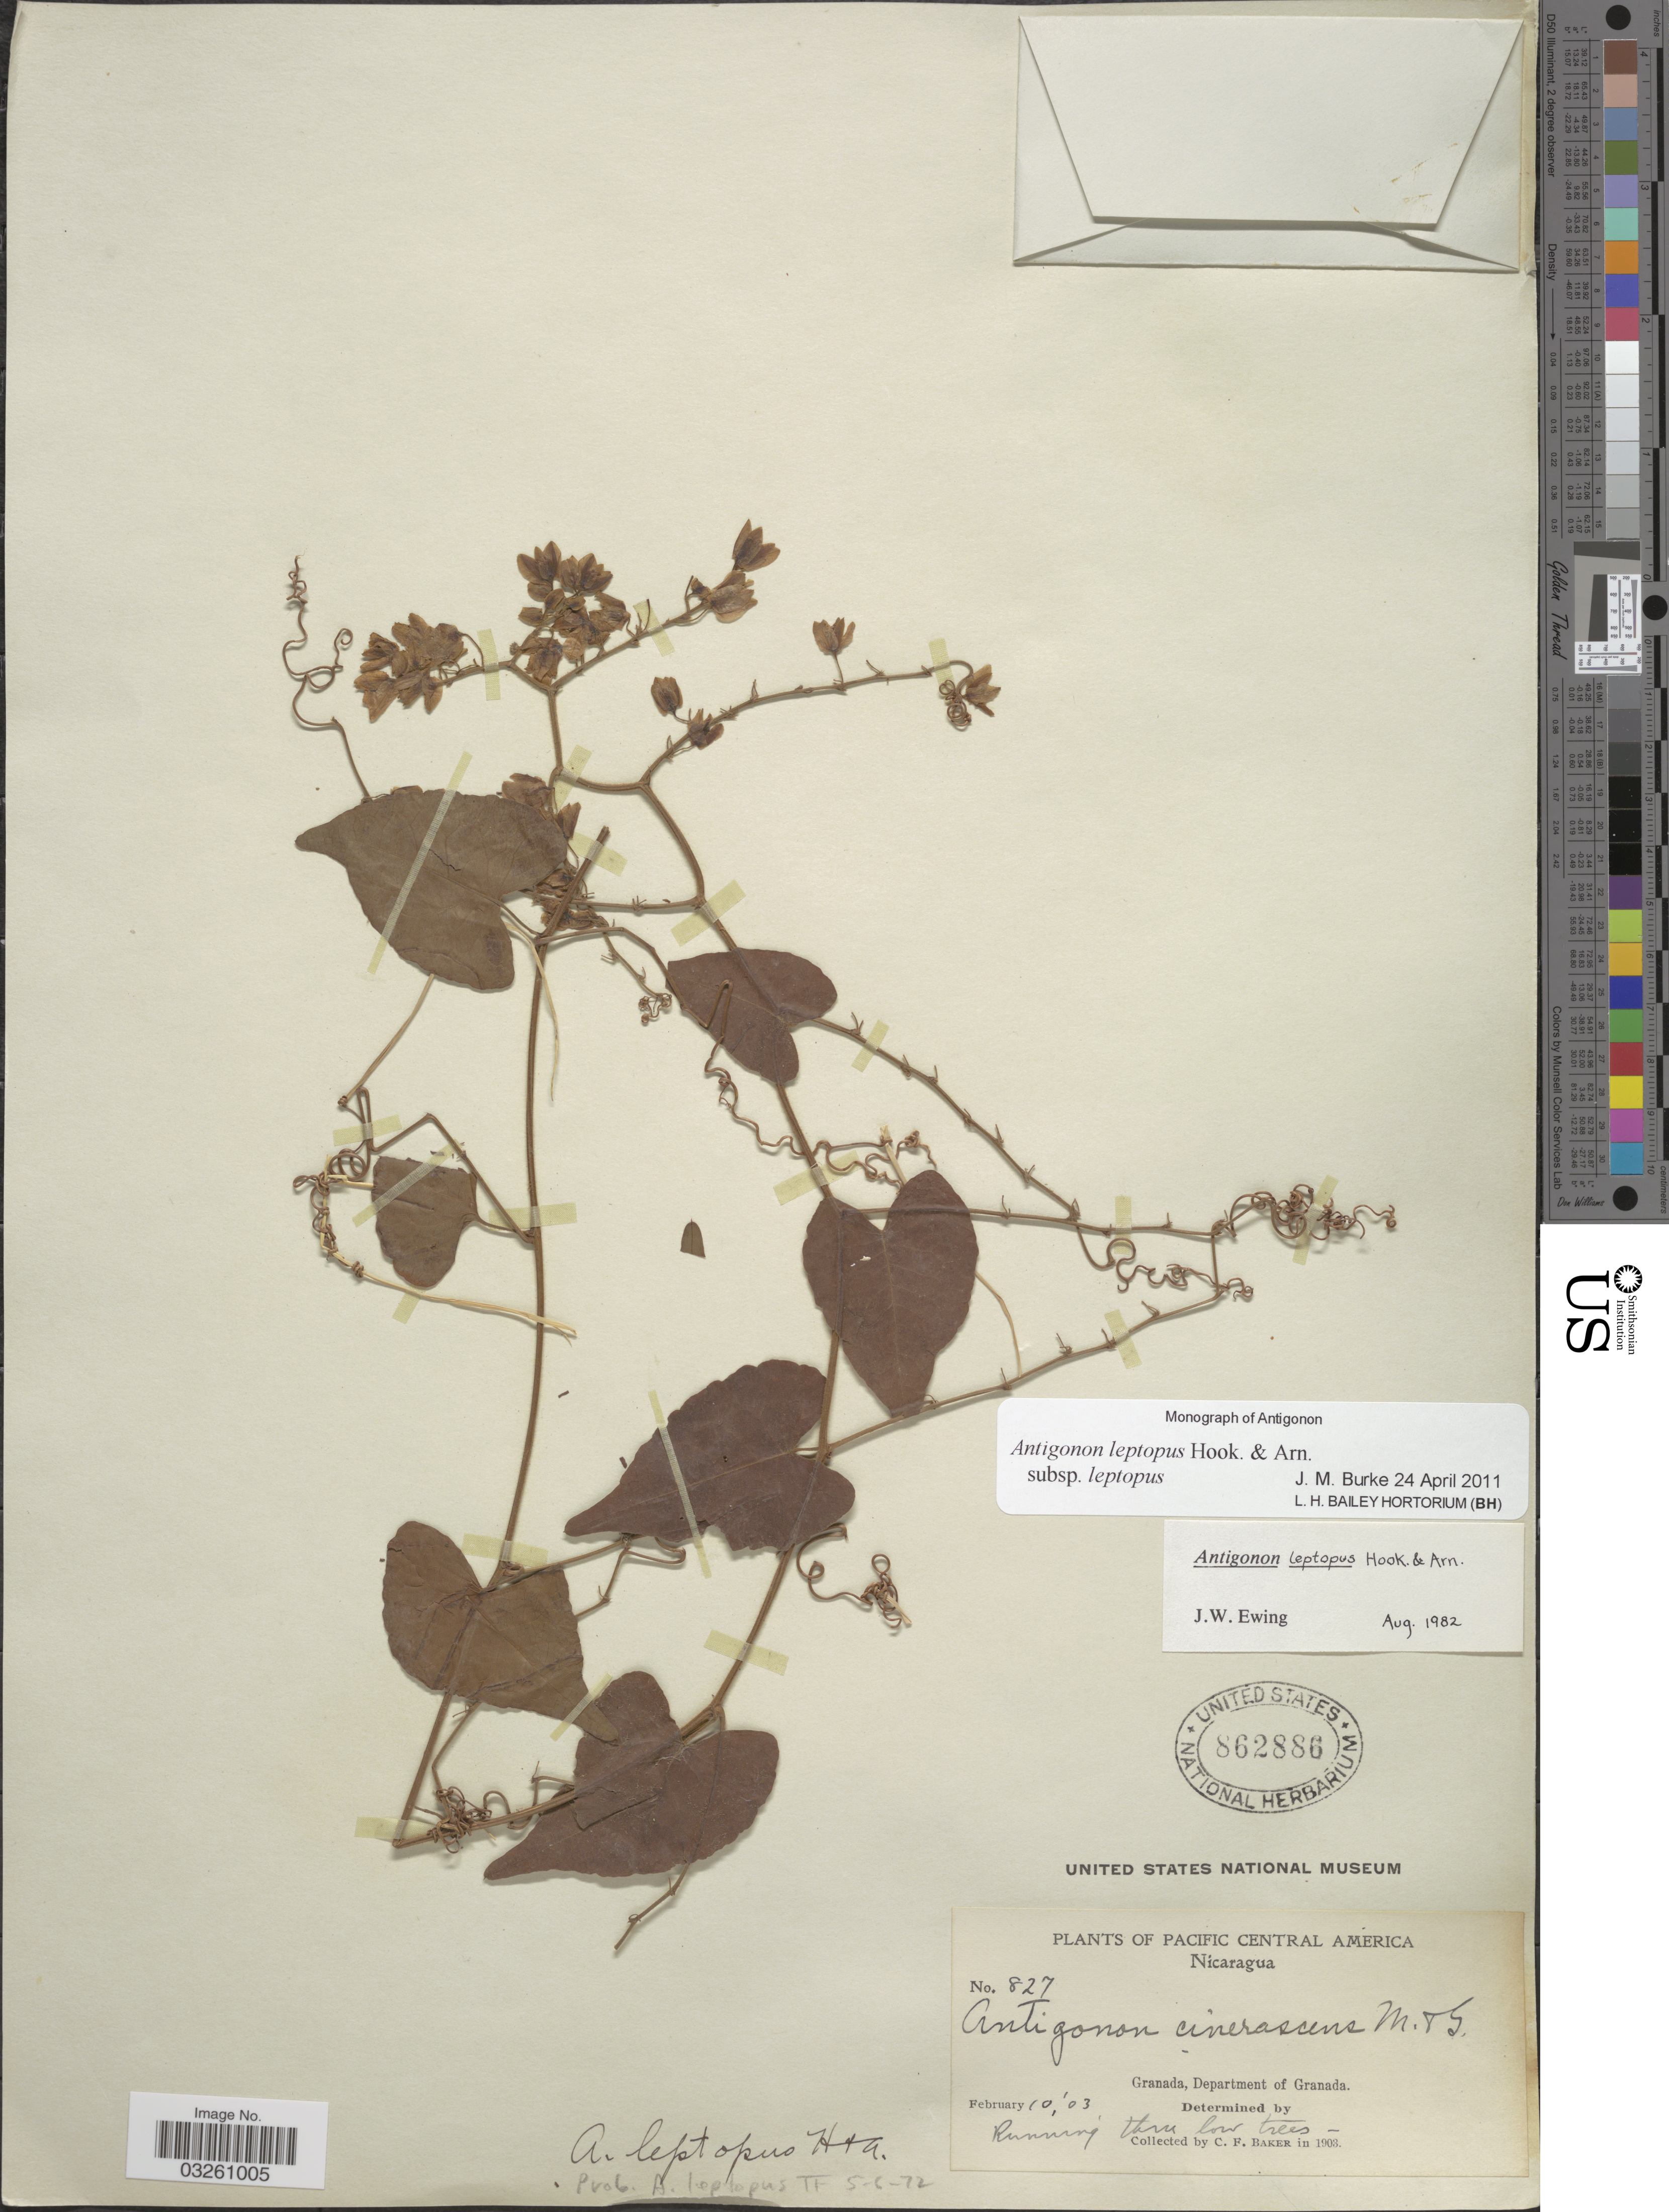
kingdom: Plantae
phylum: Tracheophyta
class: Magnoliopsida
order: Caryophyllales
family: Polygonaceae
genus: Antigonon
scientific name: Antigonon leptopus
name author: Hook. & Arn.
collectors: C. F. Baker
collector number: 827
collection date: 1903-02-10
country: Nicaragua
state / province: Granada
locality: Pacific Central America. Granada, Department of Granada.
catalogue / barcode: US 862886